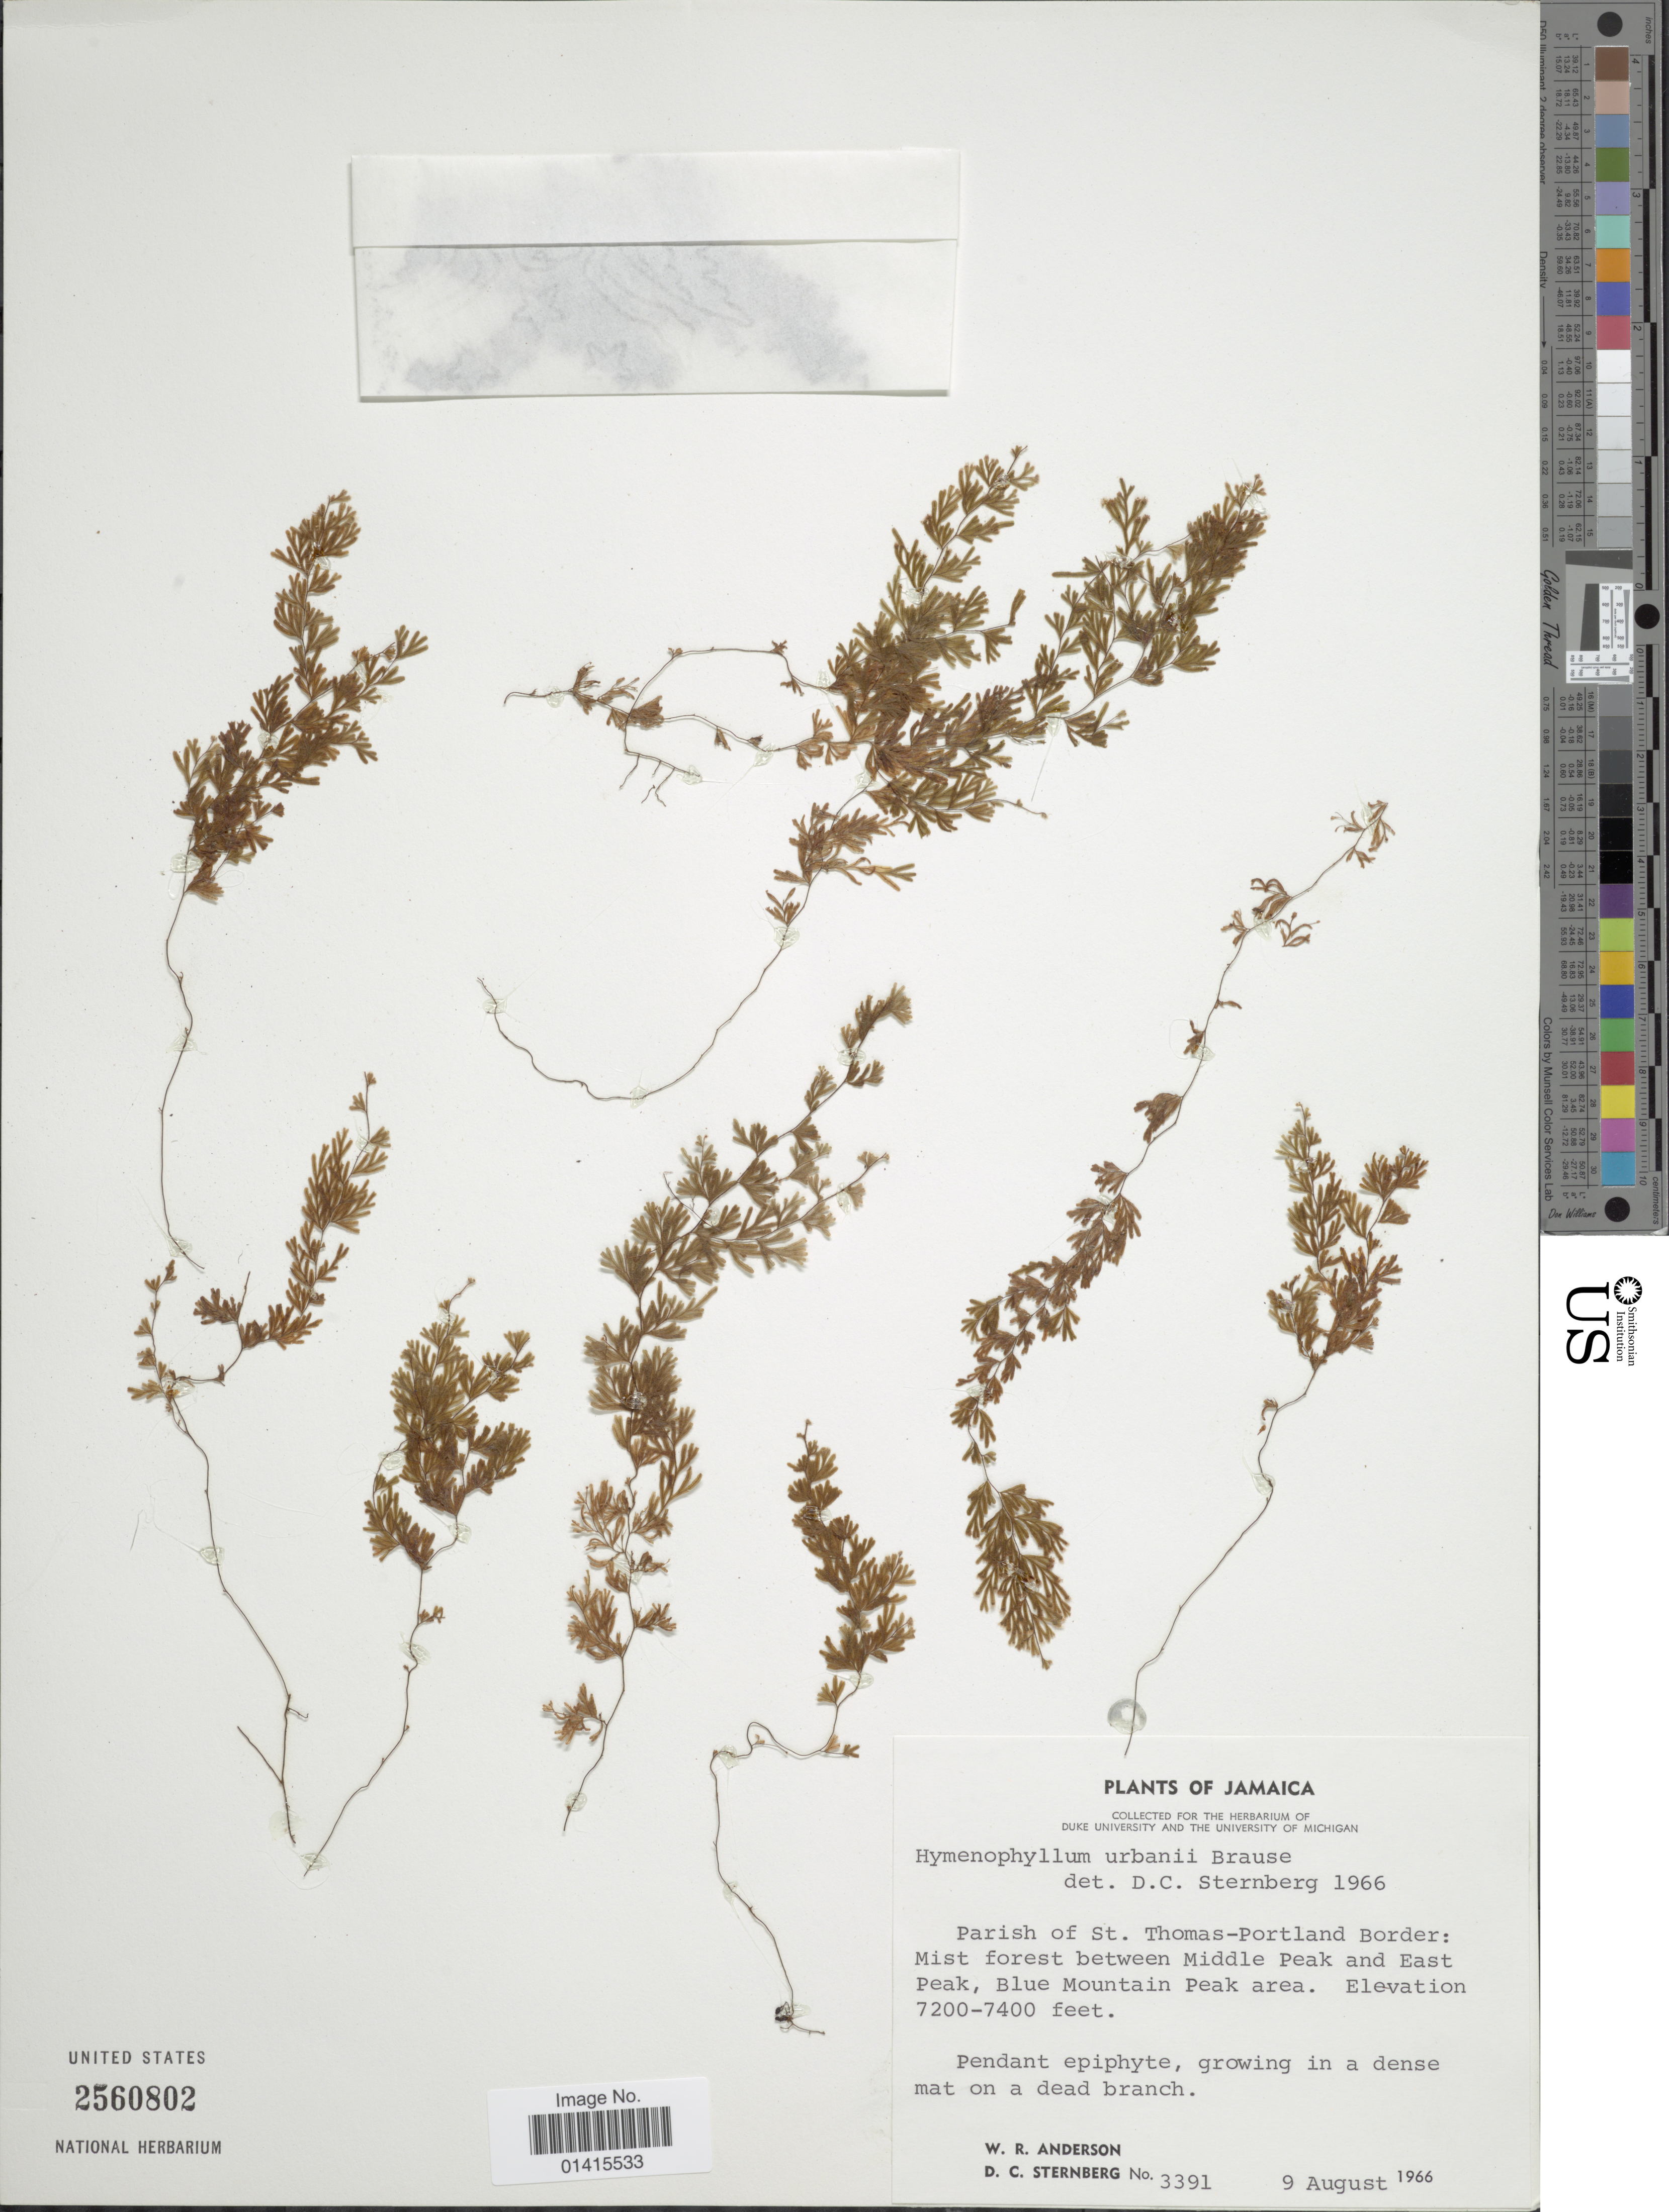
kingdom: Plantae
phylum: Tracheophyta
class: Polypodiopsida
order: Hymenophyllales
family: Hymenophyllaceae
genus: Hymenophyllum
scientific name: Hymenophyllum urbanii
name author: Brause in Urb.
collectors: W. Anderson & D. Sternberg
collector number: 3391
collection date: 1966-08-09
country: Jamaica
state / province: Saint Thomas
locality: Parish of St. Thomas-Portland border: mist forest between middle Peak and East Peak, Blue Mountain Peak area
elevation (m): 2195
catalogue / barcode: US 2560802